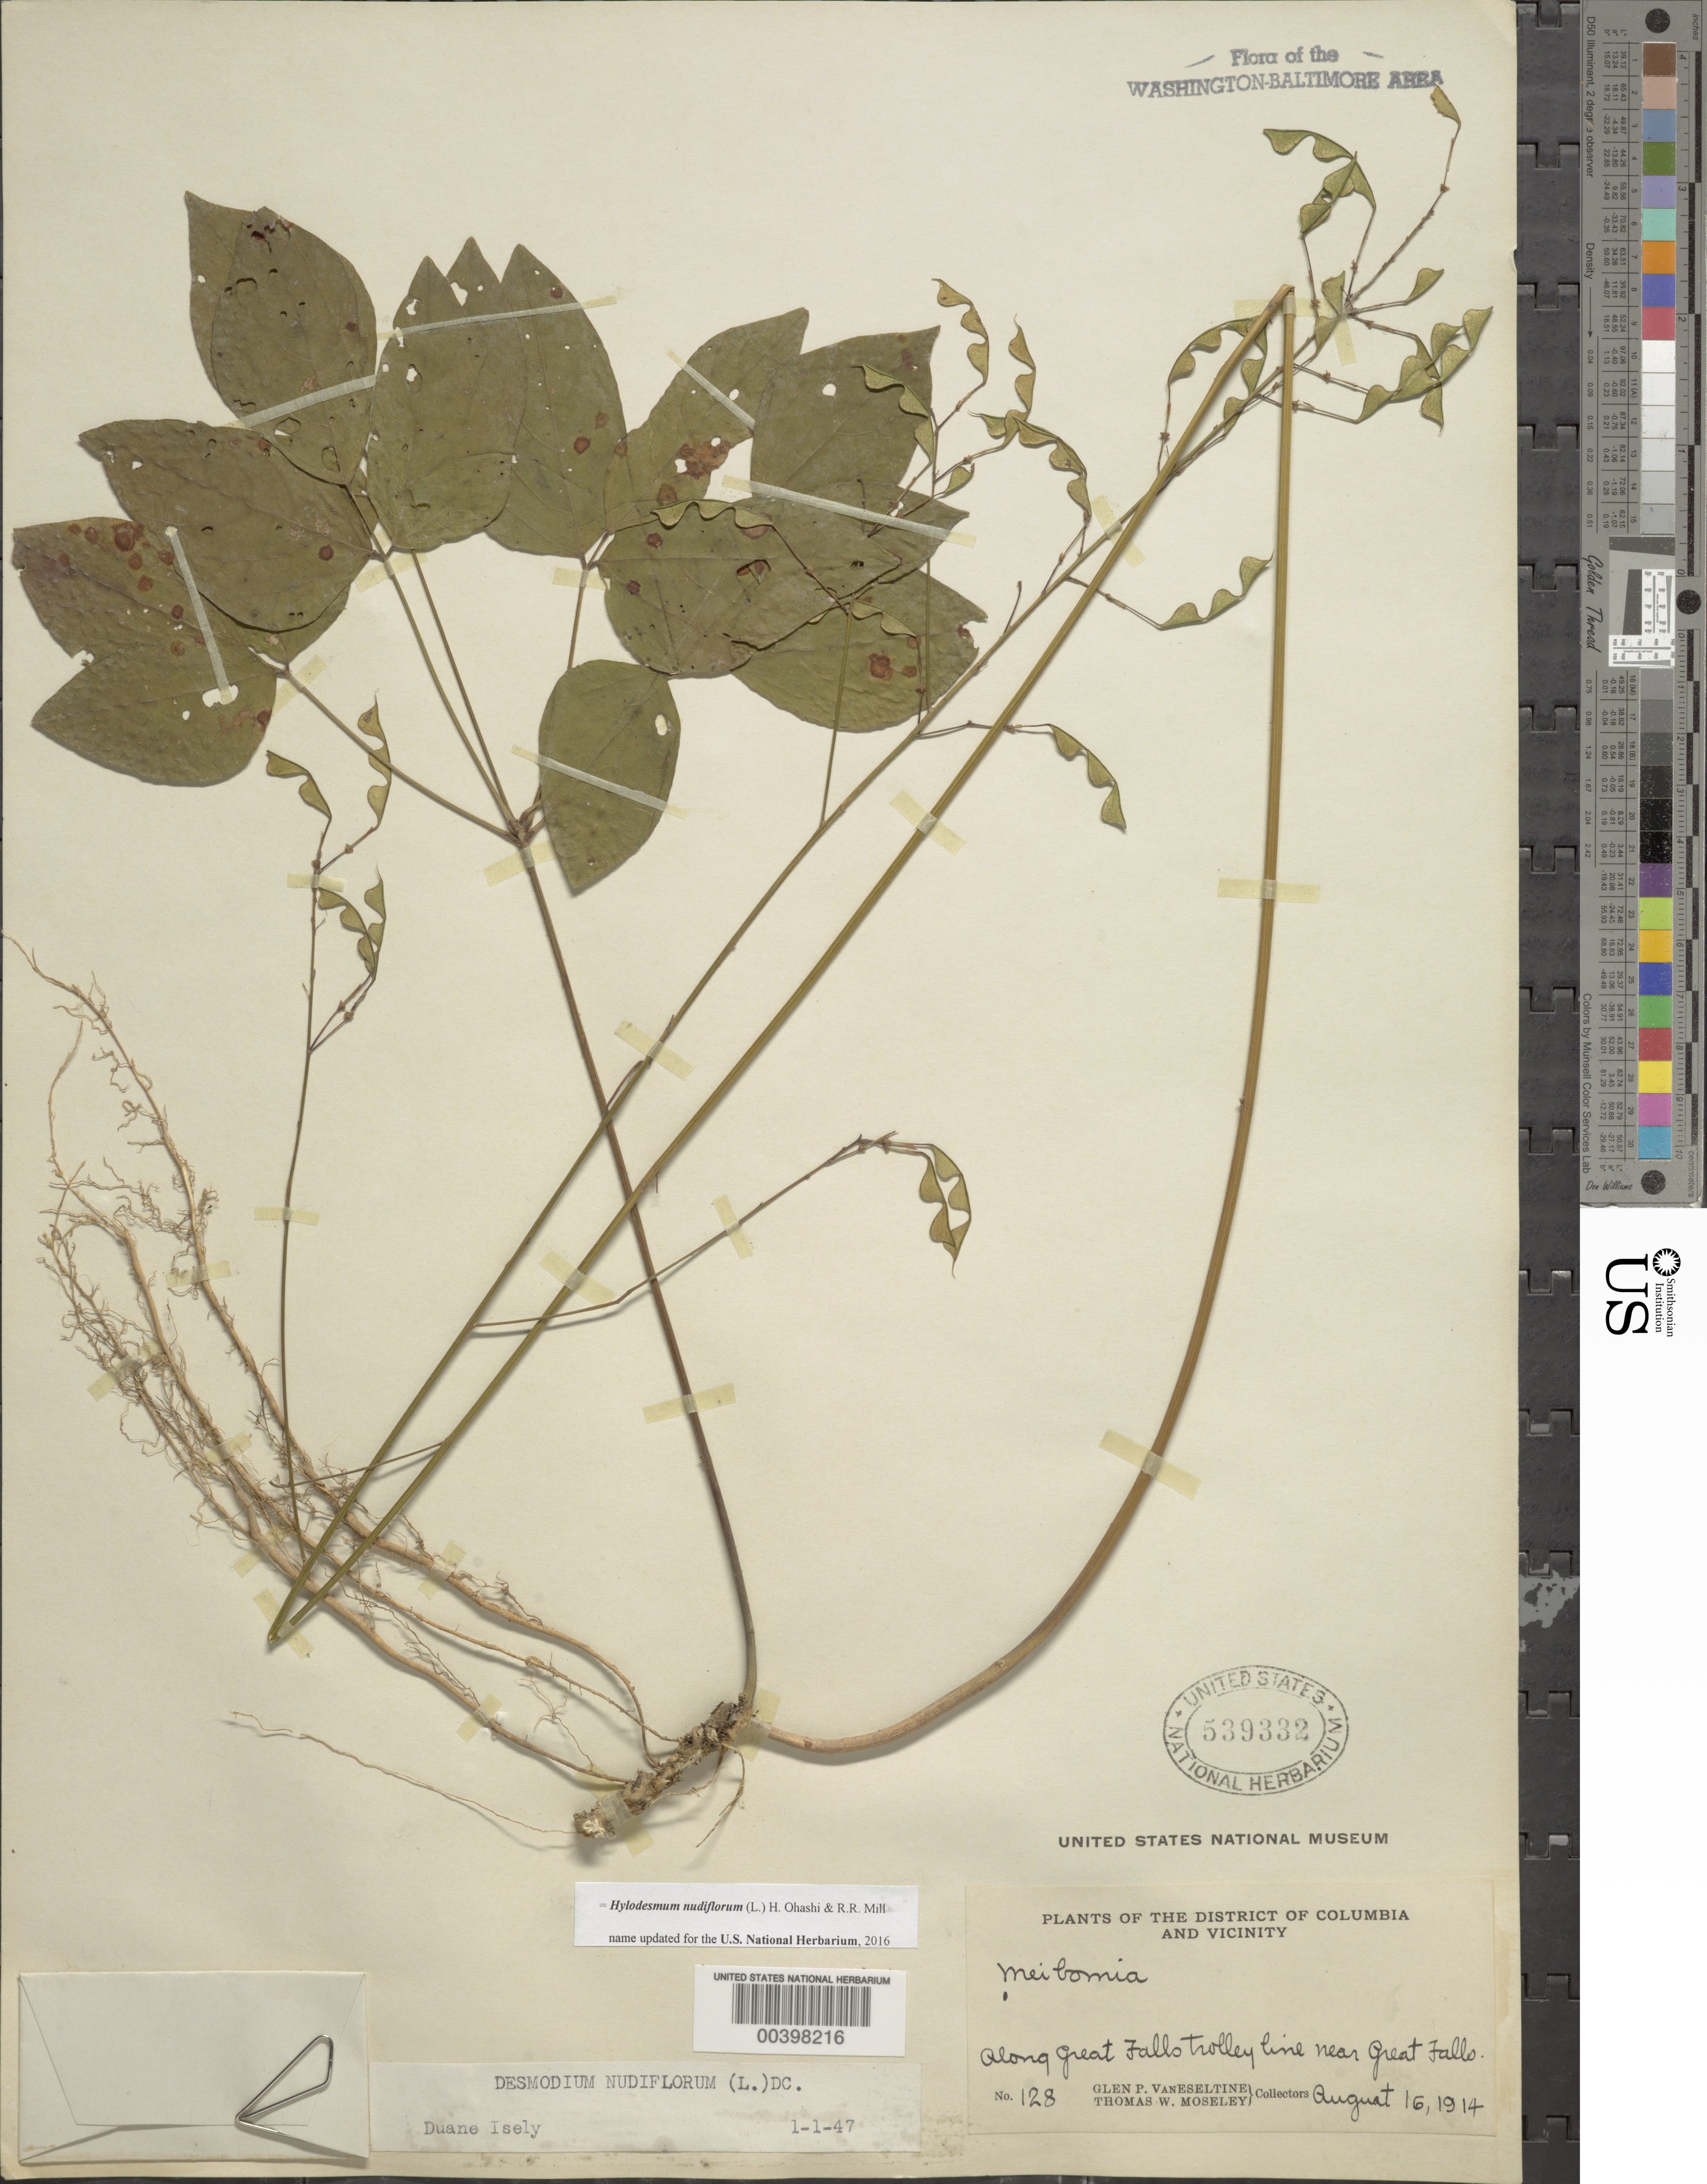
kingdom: Plantae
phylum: Tracheophyta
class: Magnoliopsida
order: Fabales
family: Fabaceae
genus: Hylodesmum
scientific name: Hylodesmum nudiflorum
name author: (L.) H. Ohashi & R.R. Mill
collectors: G. P. Van Eseltine & T. Moseley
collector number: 128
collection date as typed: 16 Aug 1914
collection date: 1914-08-16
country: United States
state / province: Maryland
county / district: Montgomery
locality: Great Falls Trolley Line near Great Falls C. & O. Canal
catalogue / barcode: US 539332